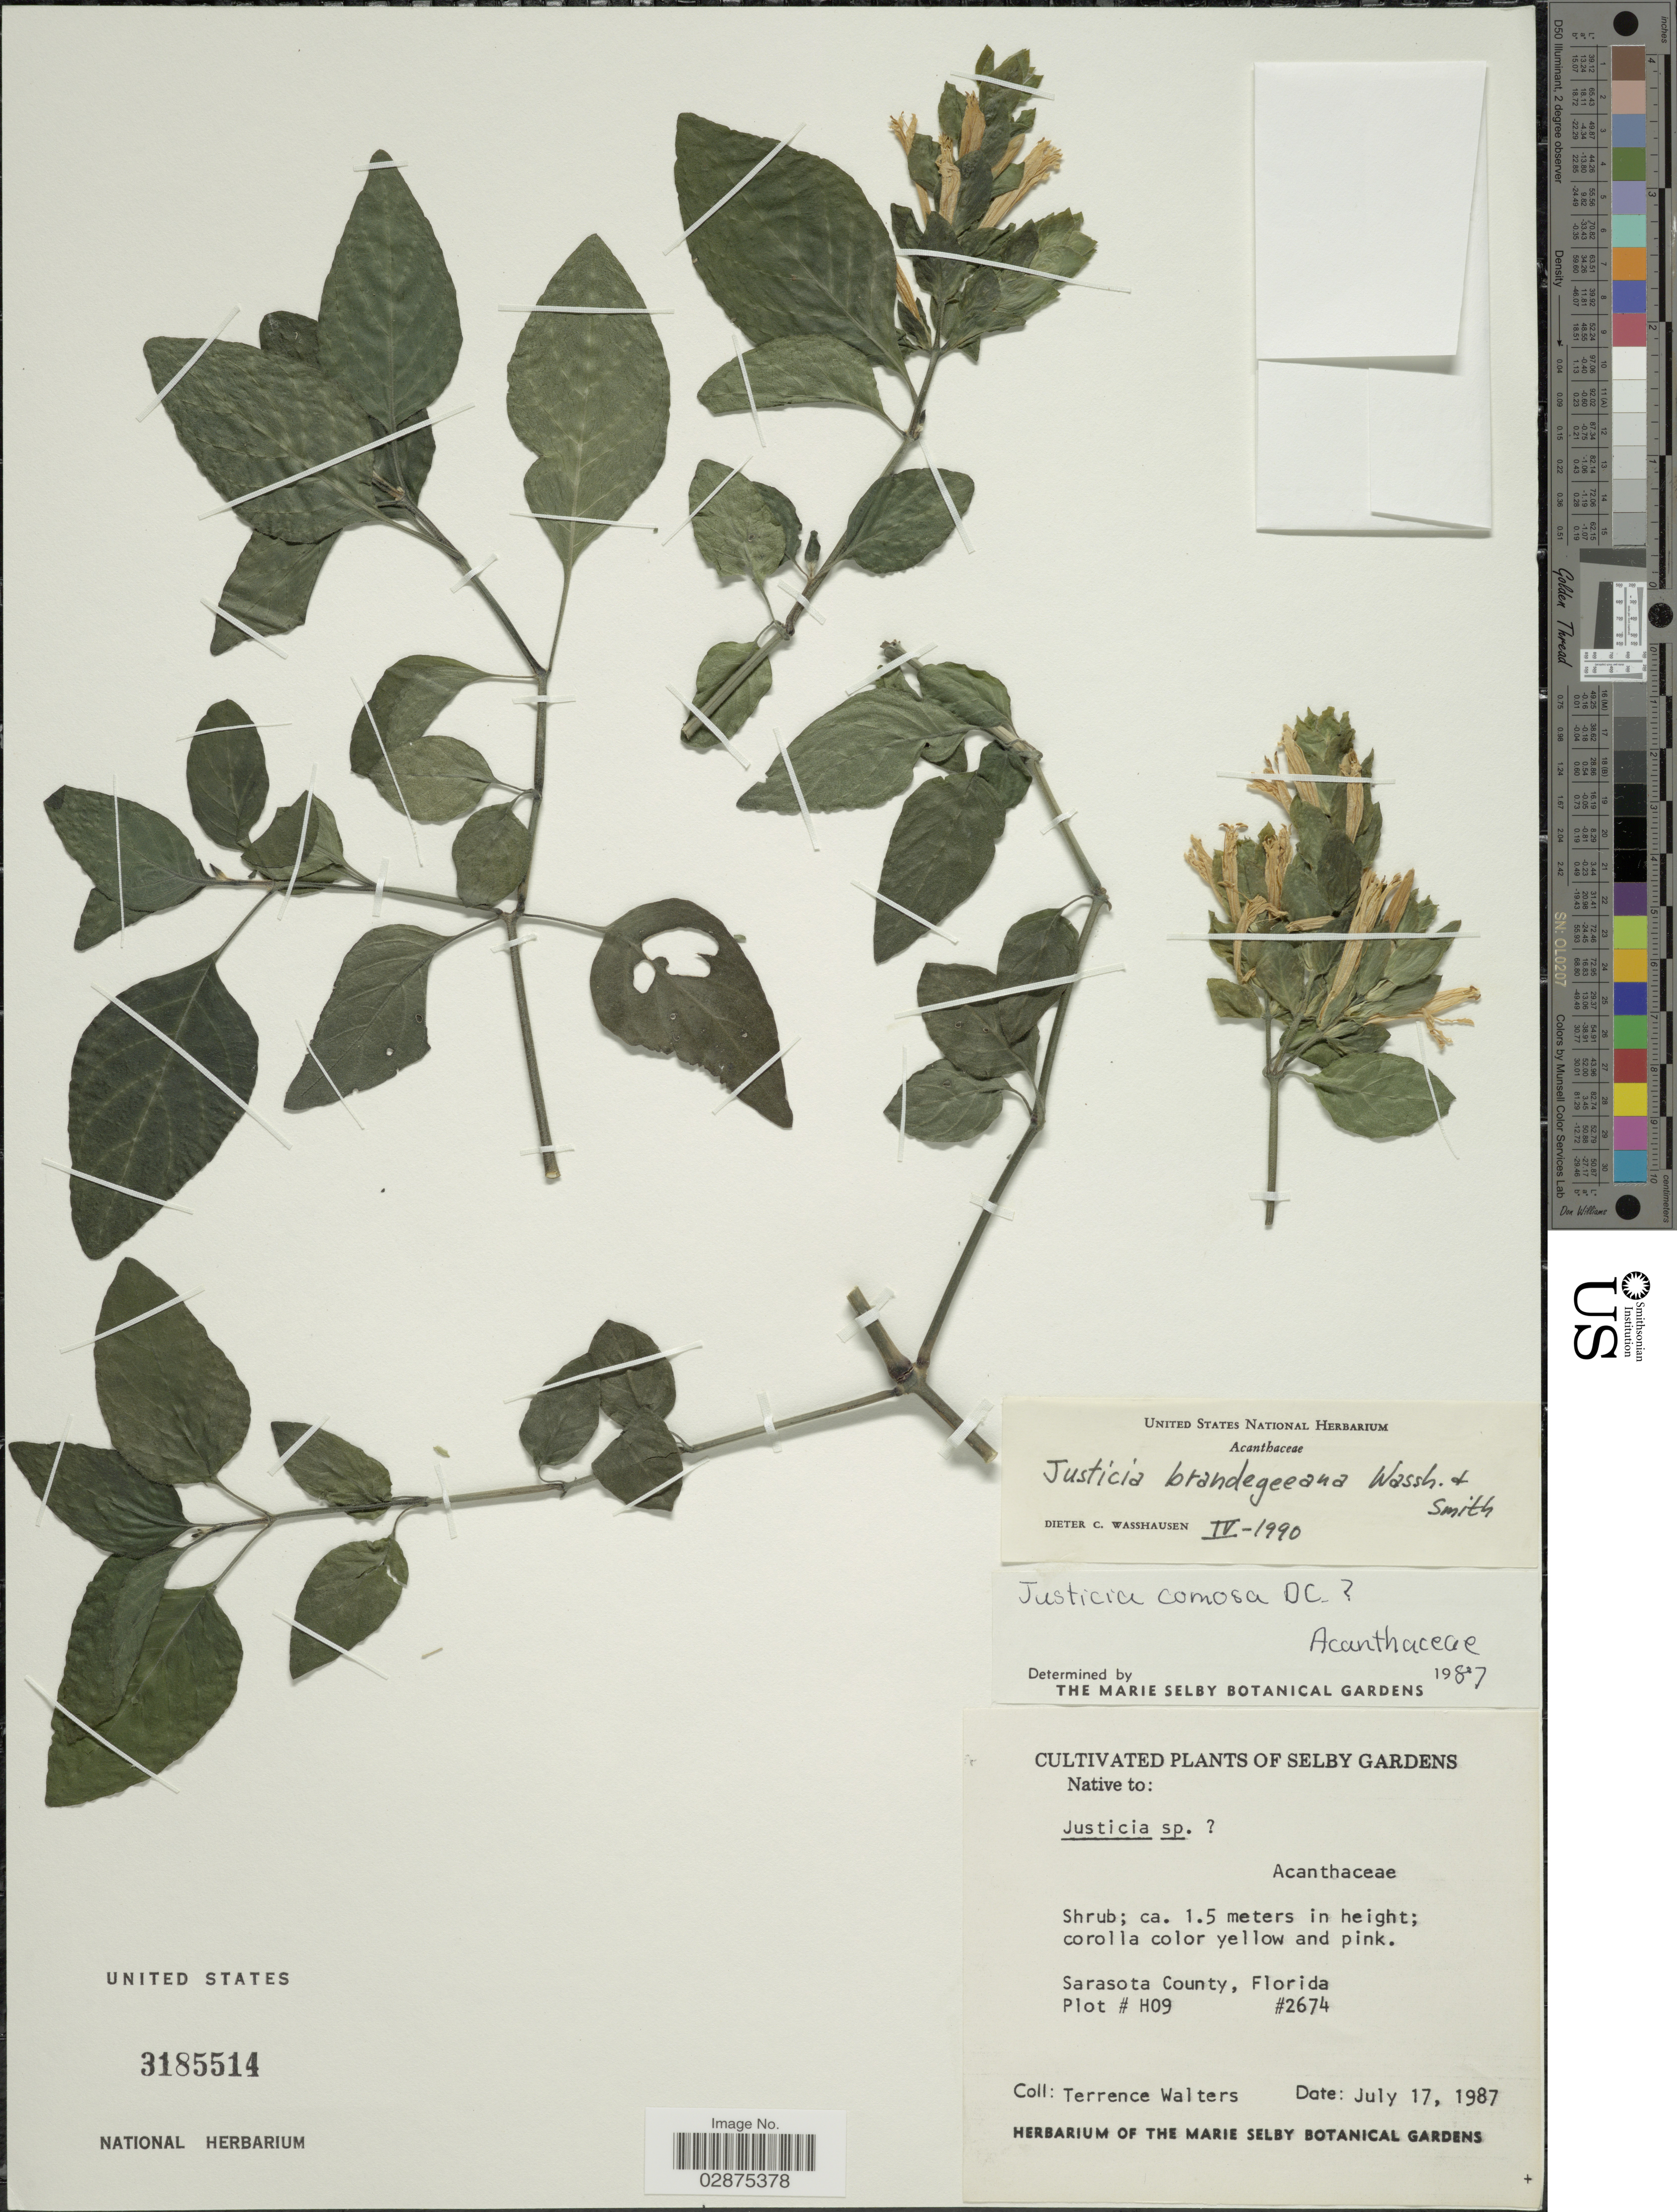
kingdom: Plantae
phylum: Tracheophyta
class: Magnoliopsida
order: Lamiales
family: Acanthaceae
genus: Justicia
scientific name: Justicia brandegeana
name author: Wassh. & L.B. Sm.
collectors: T. Walters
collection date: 1987-07-17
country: United States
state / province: Florida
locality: Selby Gardens. Sarasota County. Plot # H09 # 2674.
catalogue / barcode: US 3185514